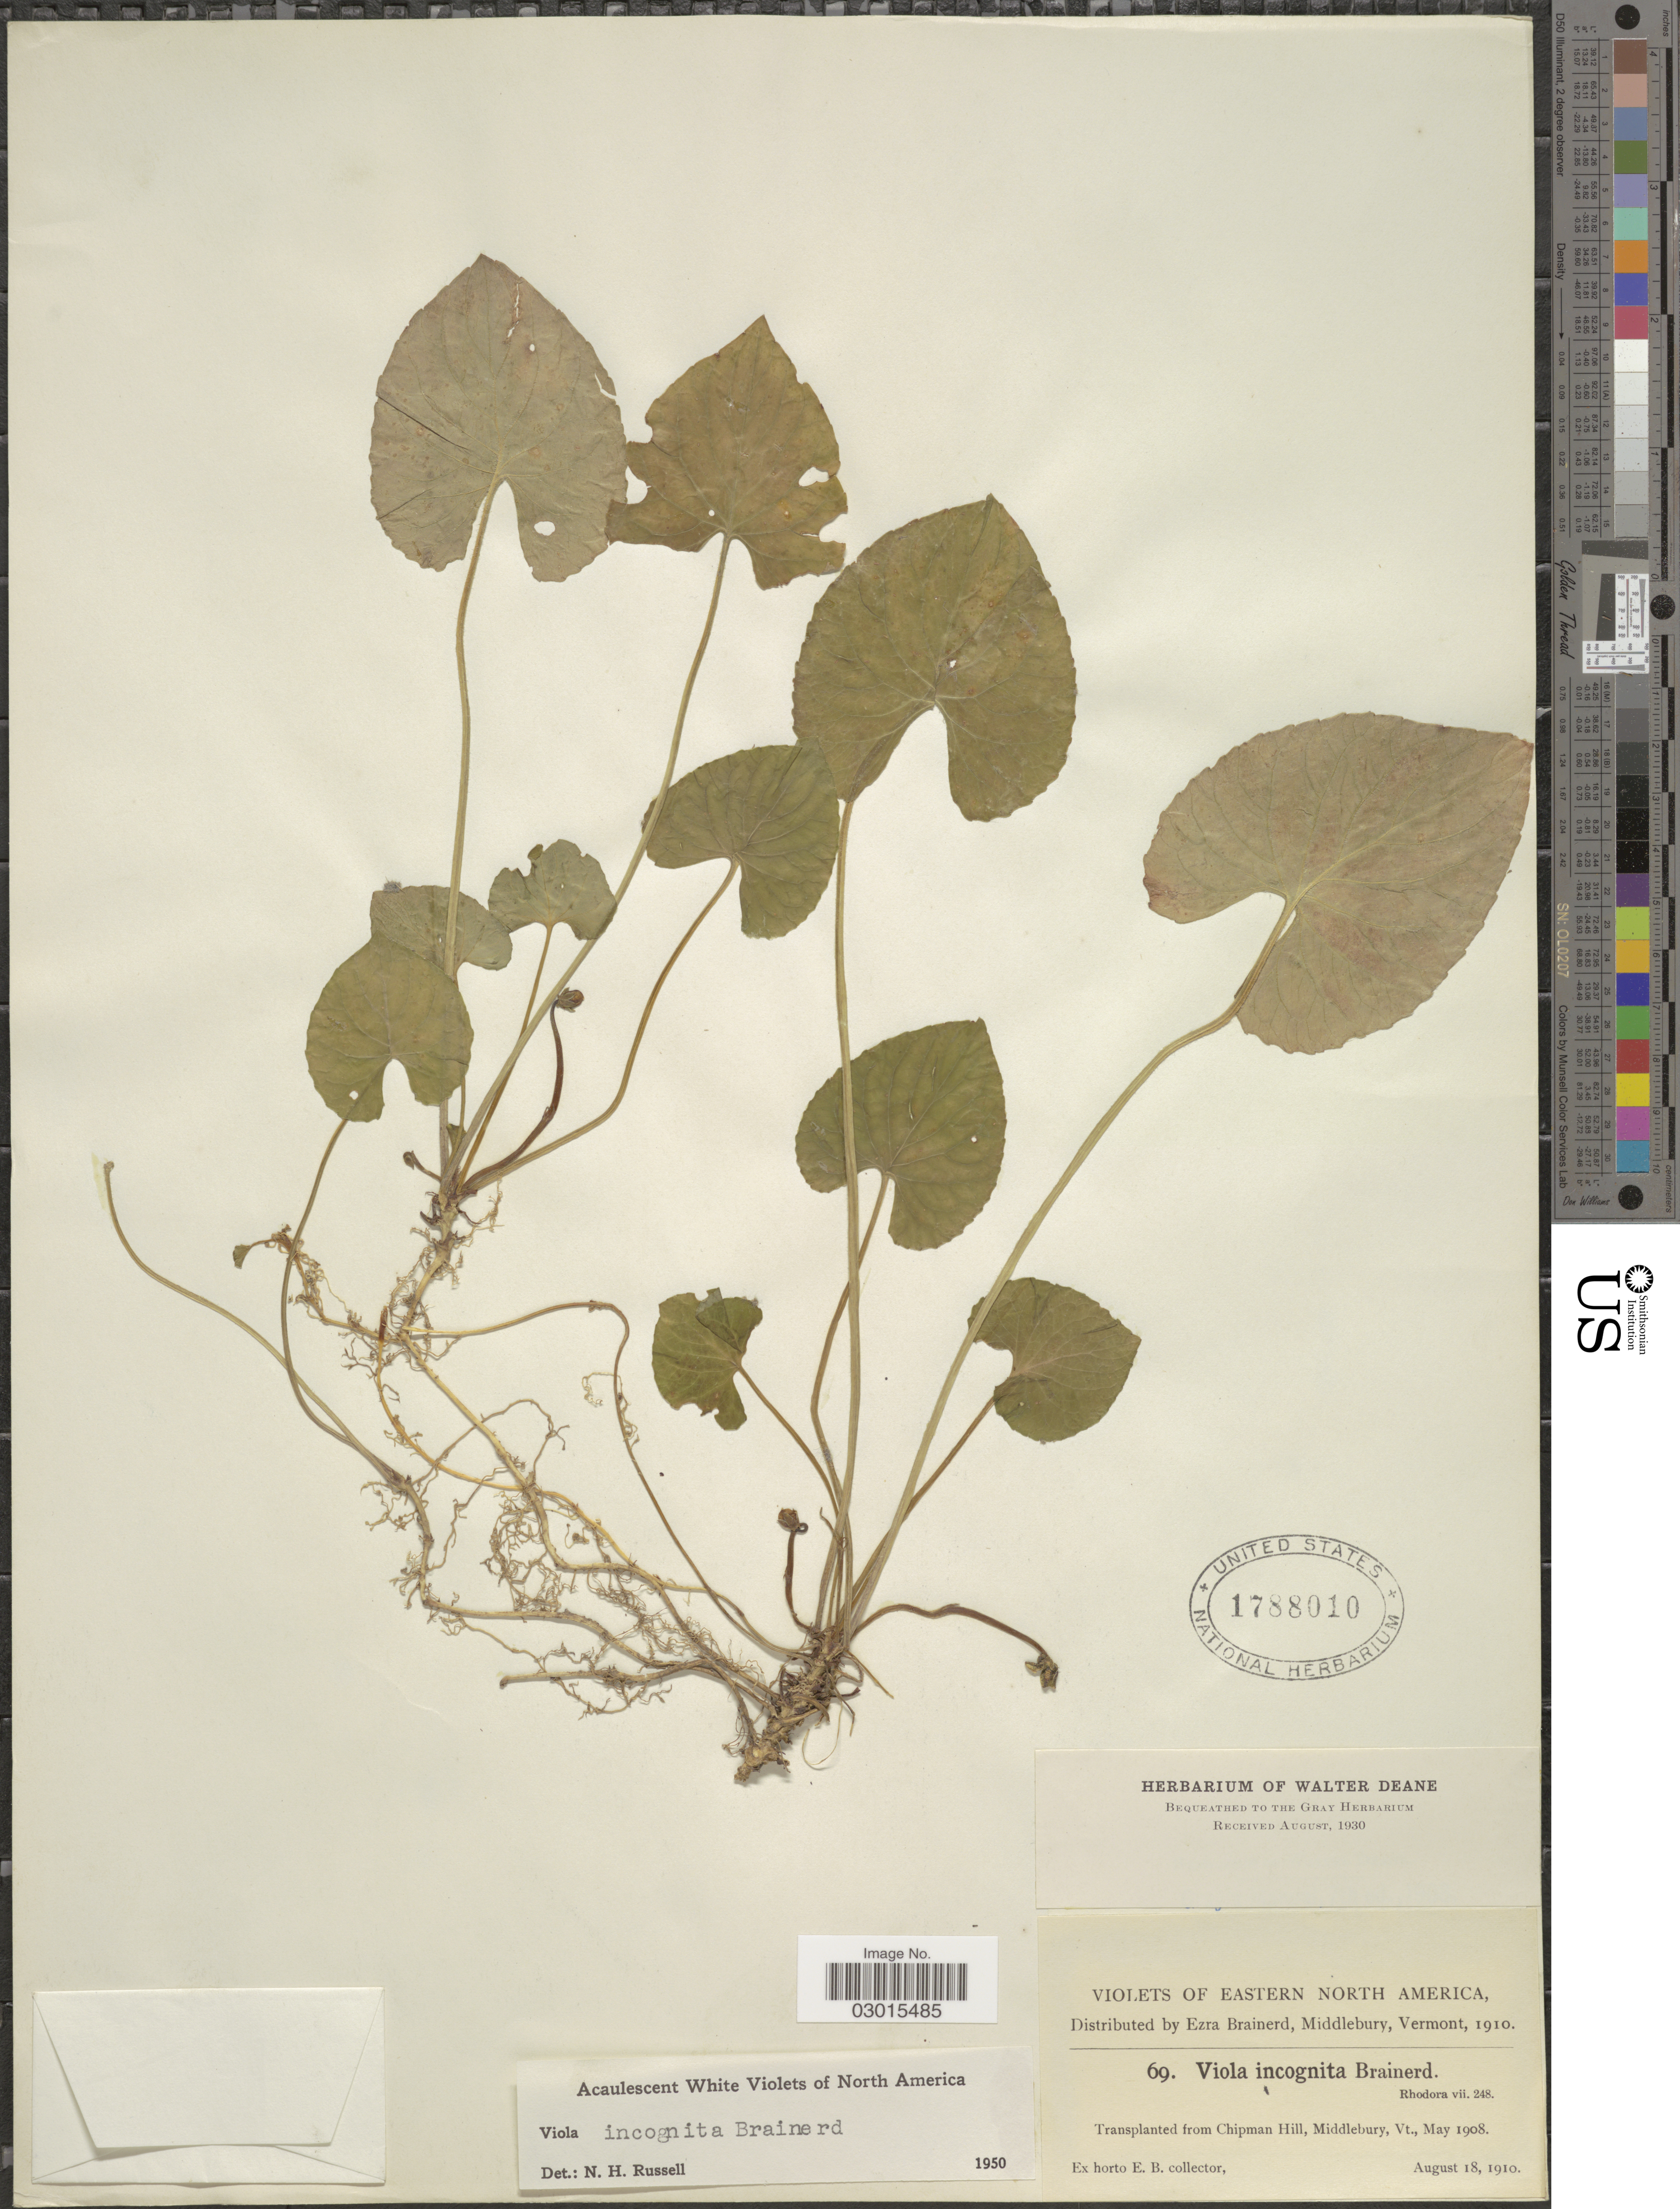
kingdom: Plantae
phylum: Tracheophyta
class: Magnoliopsida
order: Malpighiales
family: Violaceae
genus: Viola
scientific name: Viola incognita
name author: Brainerd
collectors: ex herb. Ezra Brainerd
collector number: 69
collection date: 1910-08-18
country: United States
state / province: Vermont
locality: Eastern North America. Transplanted from Chipman Hill, Middlebury, Vt.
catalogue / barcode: US 1788010